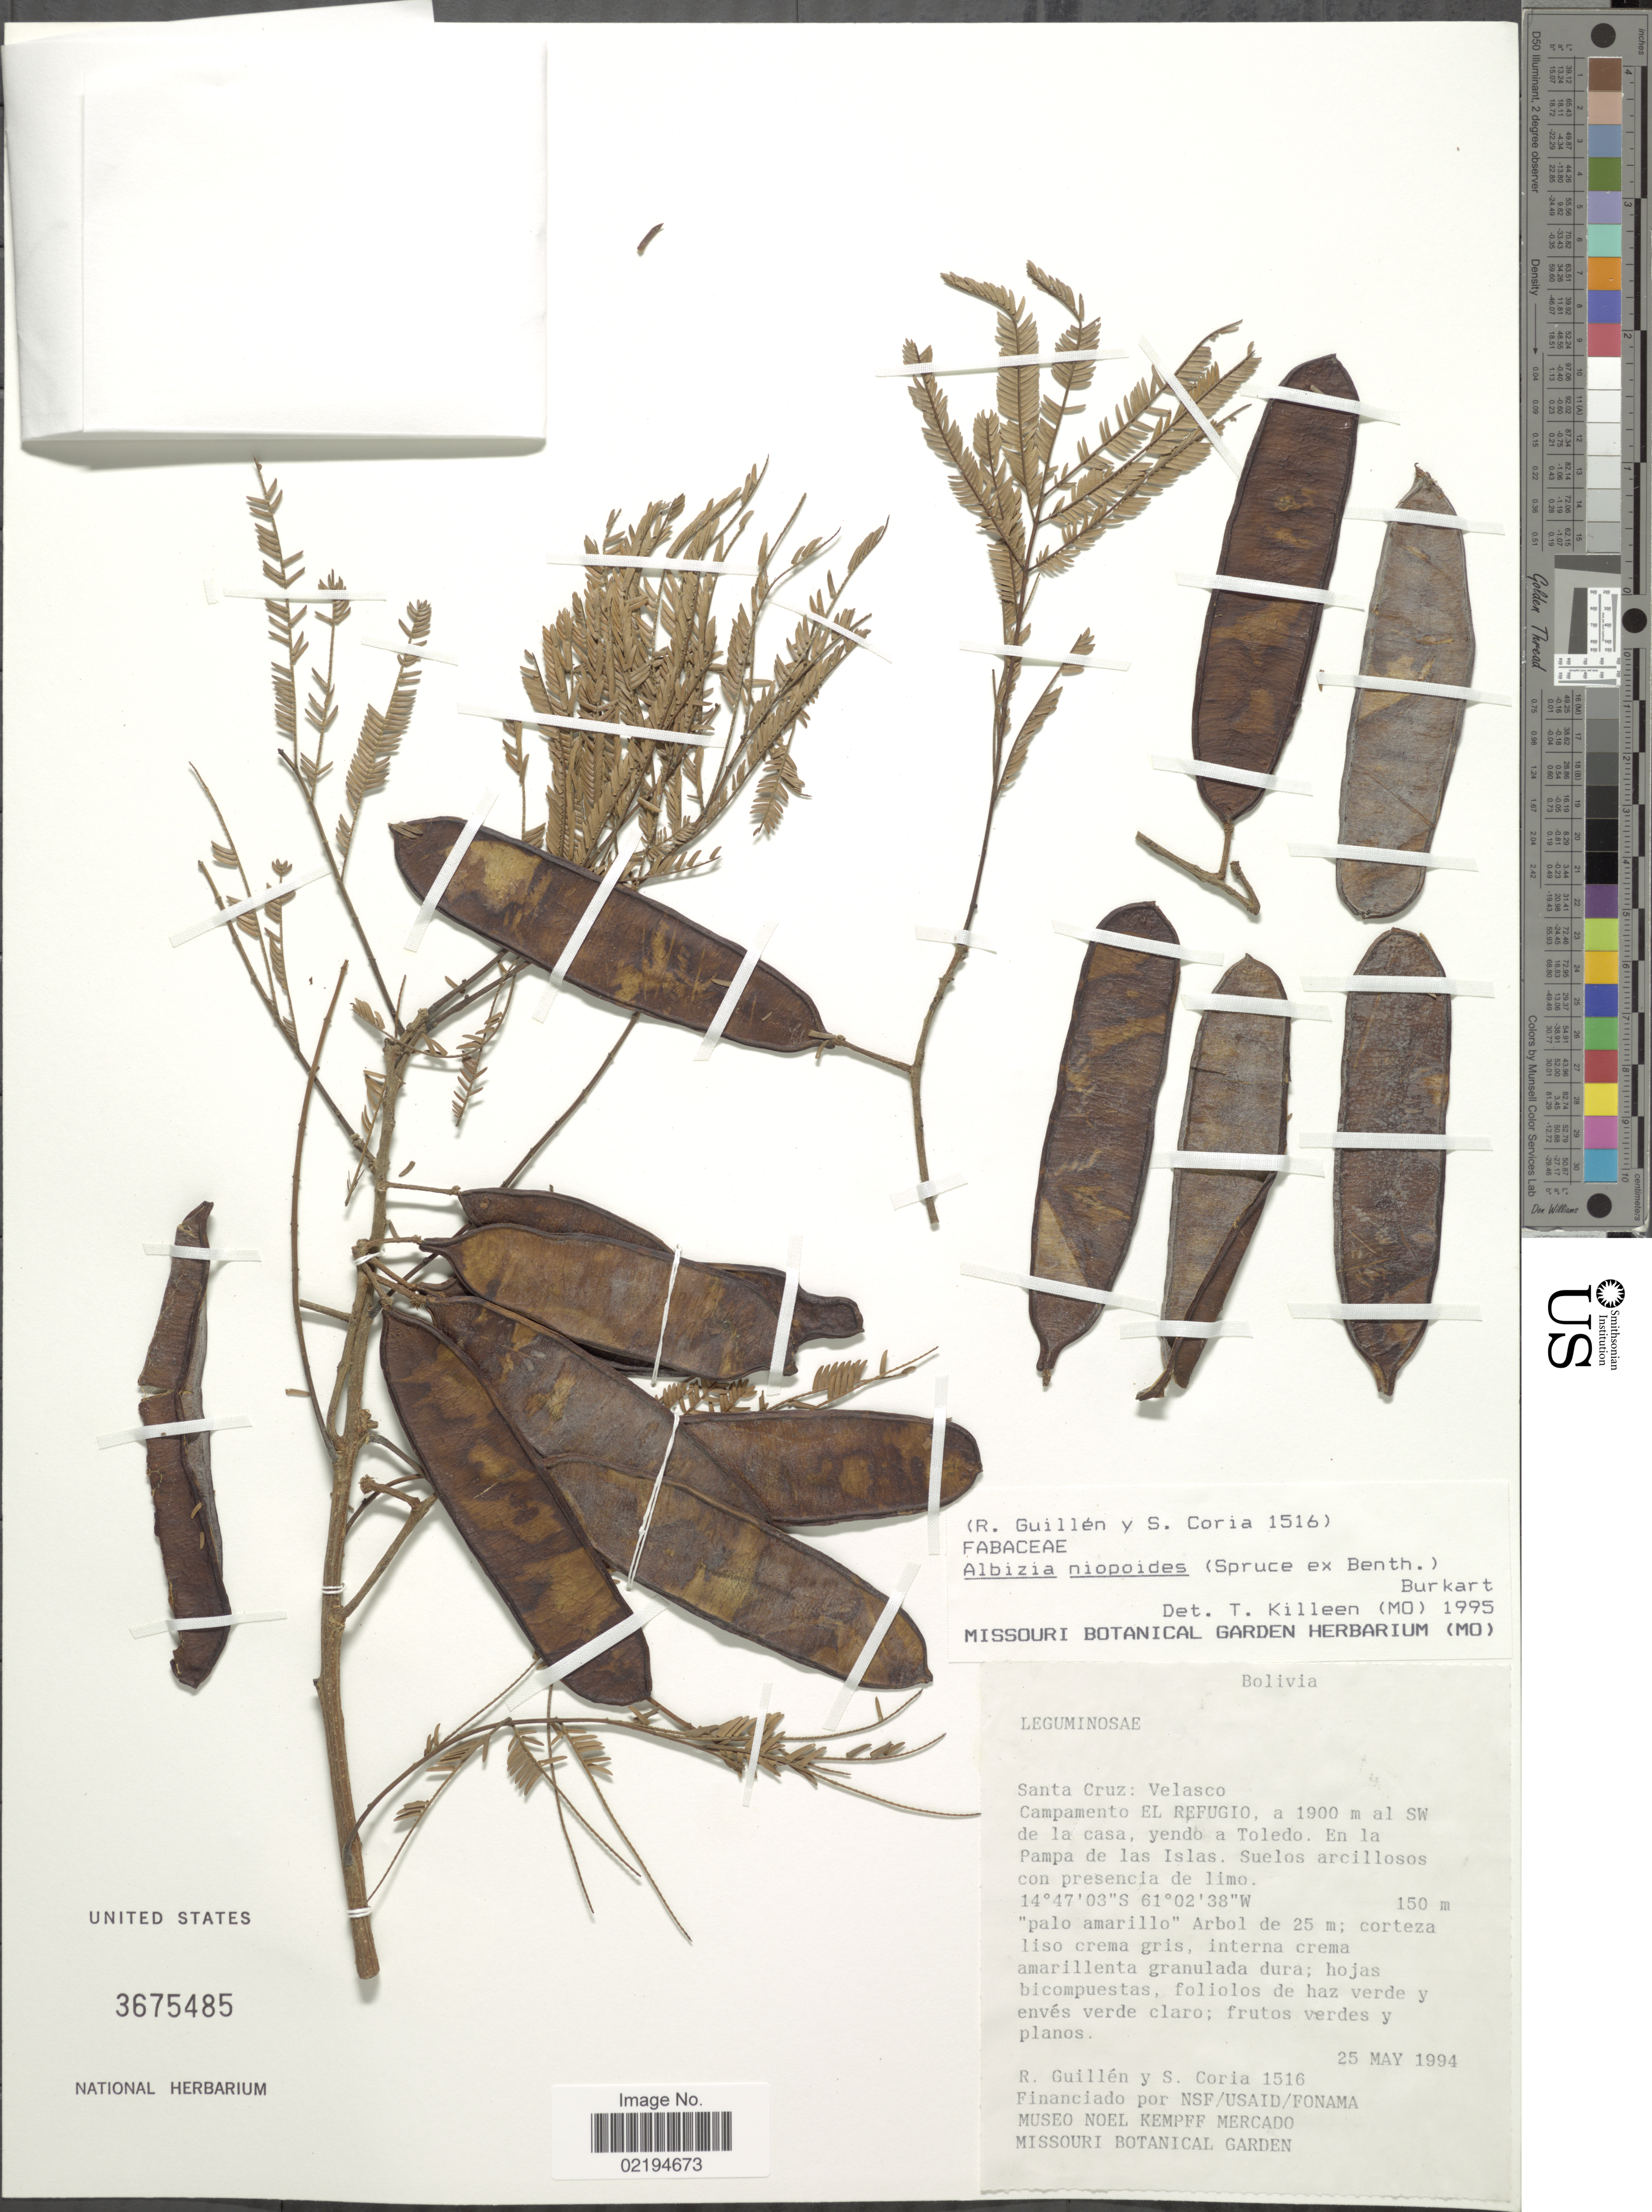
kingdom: Plantae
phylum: Tracheophyta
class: Magnoliopsida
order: Fabales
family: Fabaceae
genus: Pseudalbizzia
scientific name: Pseudalbizzia niopoides var. niopoides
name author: (Spruce ex Benth.) Koenen & Duno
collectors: R. Guillen & S. Coria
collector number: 1516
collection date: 1994-05-25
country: Bolivia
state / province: Santa Cruz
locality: Velasco, Campamento El Refugio, a 1900 m al SW de la casa, yendo a Toledo, en la Pampa de las Islas.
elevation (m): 150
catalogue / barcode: US 3675485